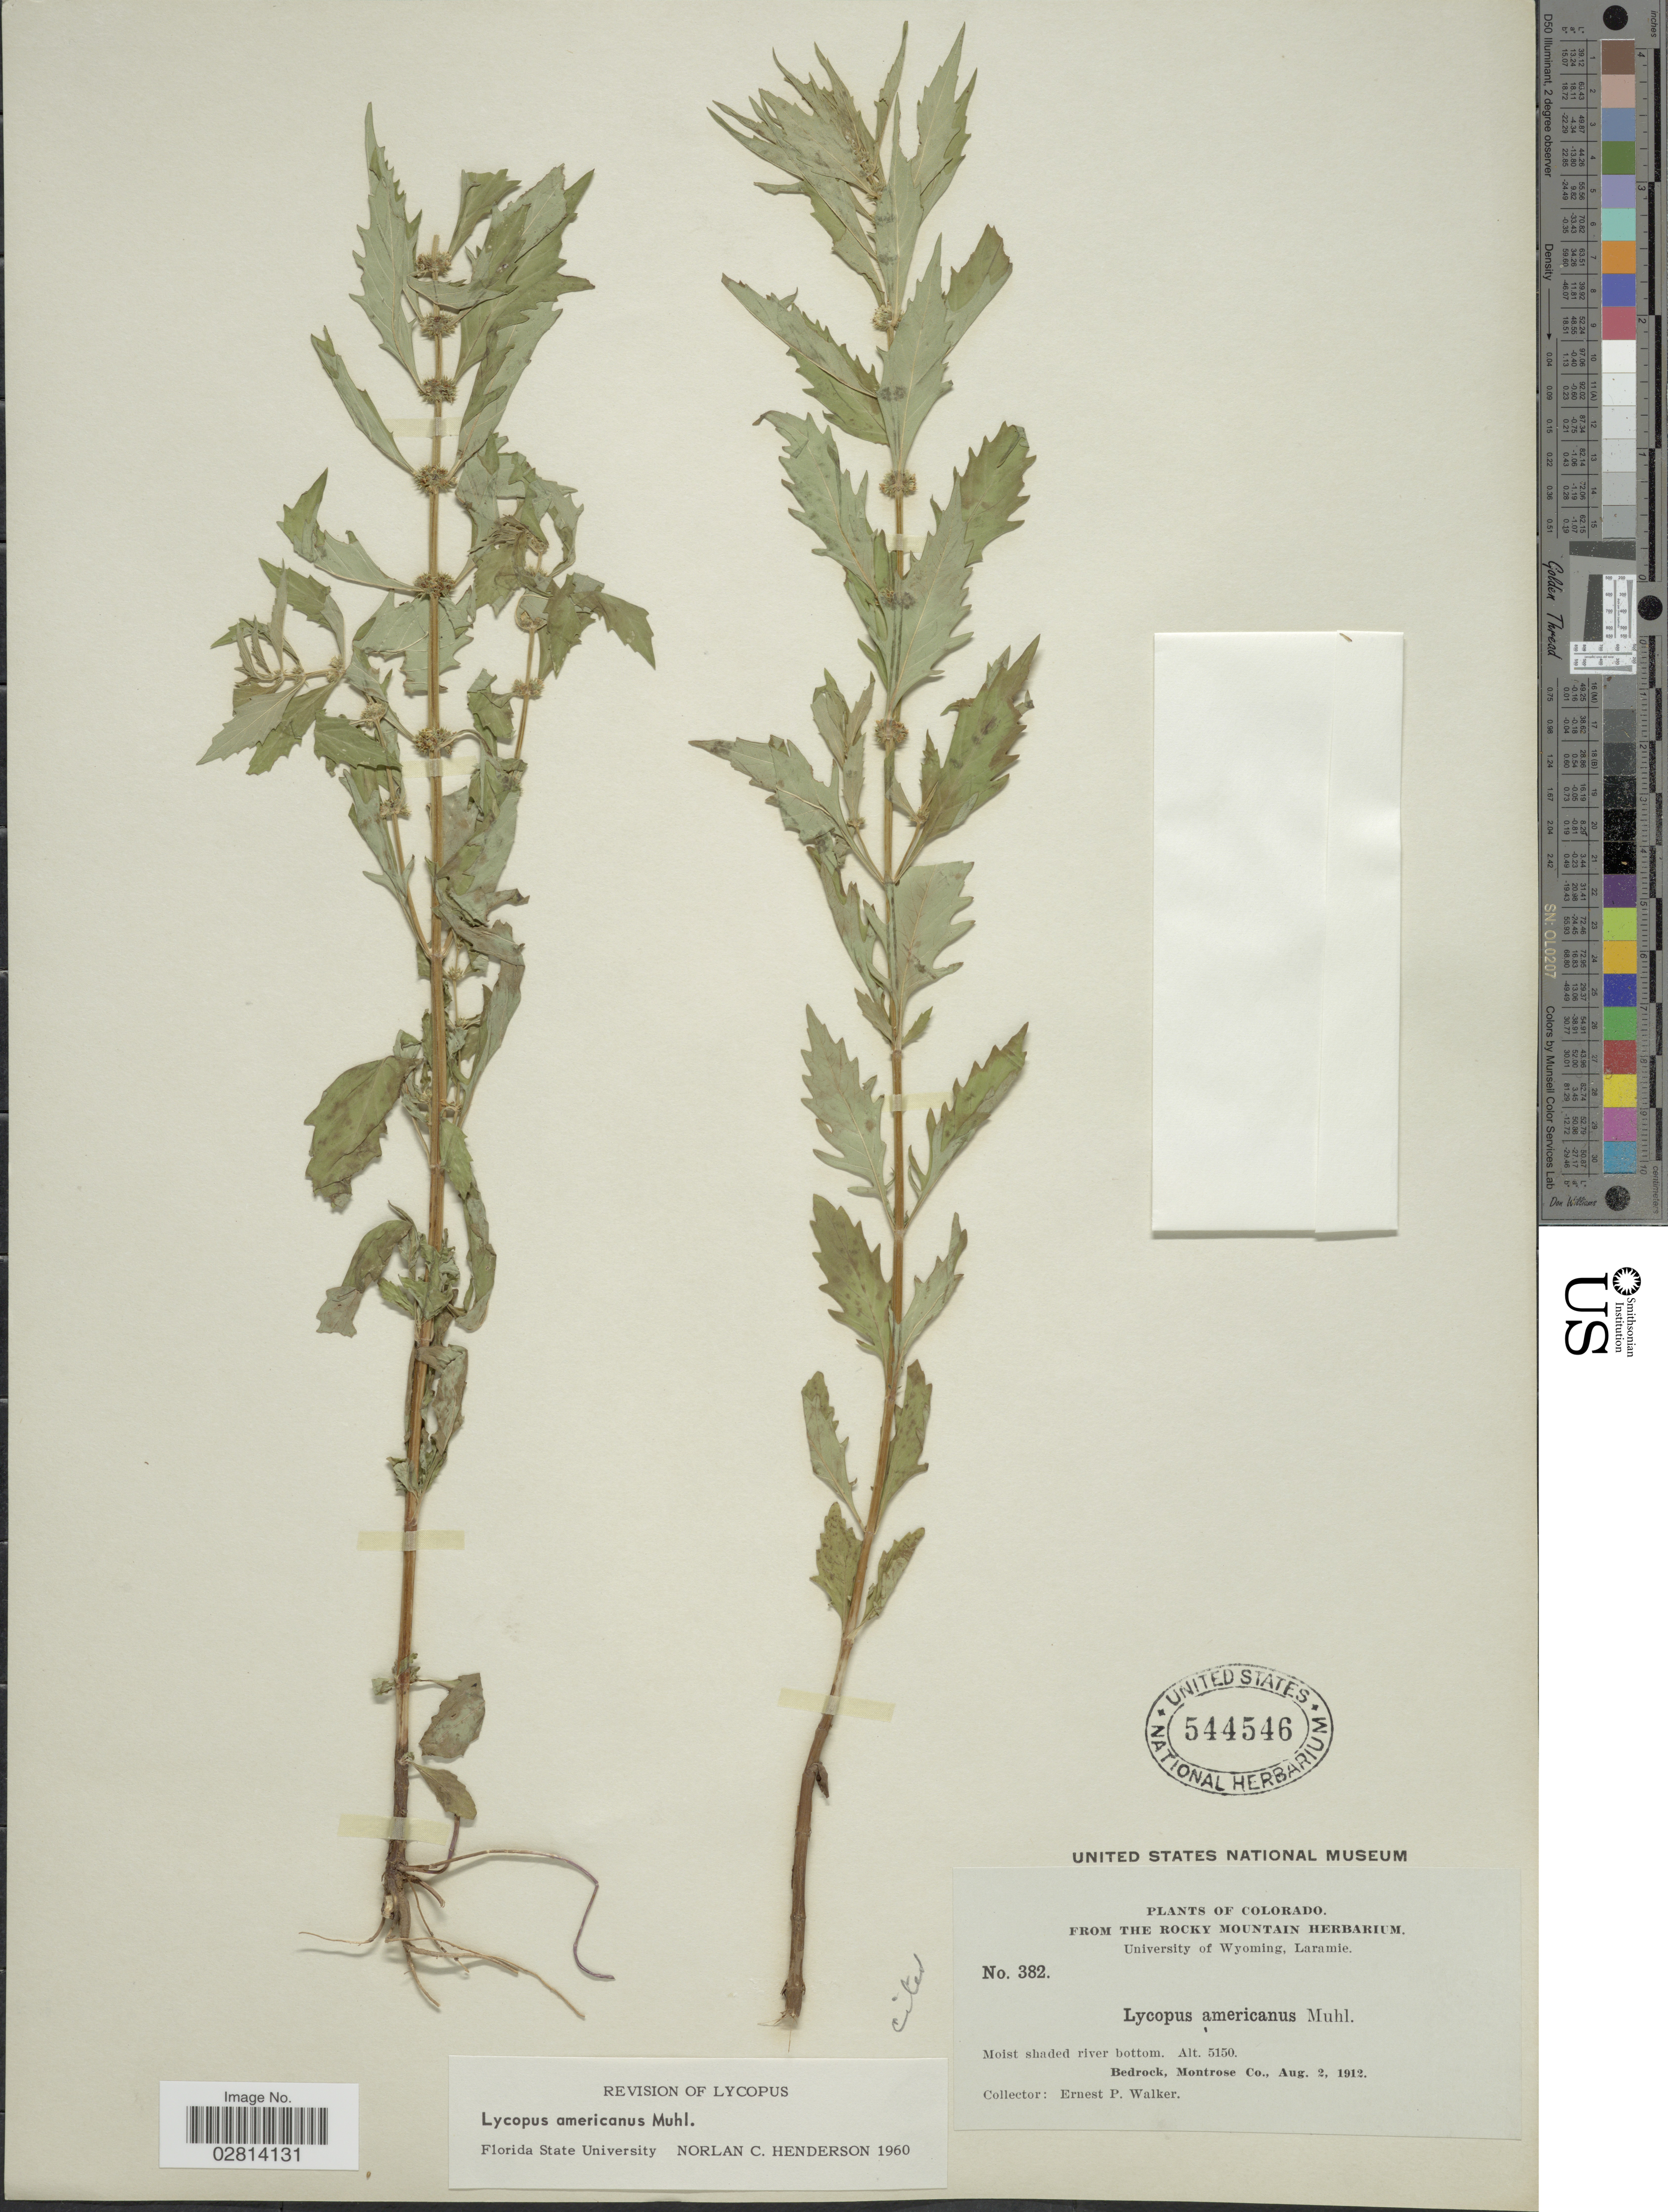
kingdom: Plantae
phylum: Tracheophyta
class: Magnoliopsida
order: Lamiales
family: Lamiaceae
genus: Lycopus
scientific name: Lycopus americanus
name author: Muhl. ex W.P.C. Barton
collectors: E. P. Walker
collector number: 382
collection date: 1912-08-02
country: United States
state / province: Colorado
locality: Bedrock, Montrose Co.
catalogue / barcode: US 544546